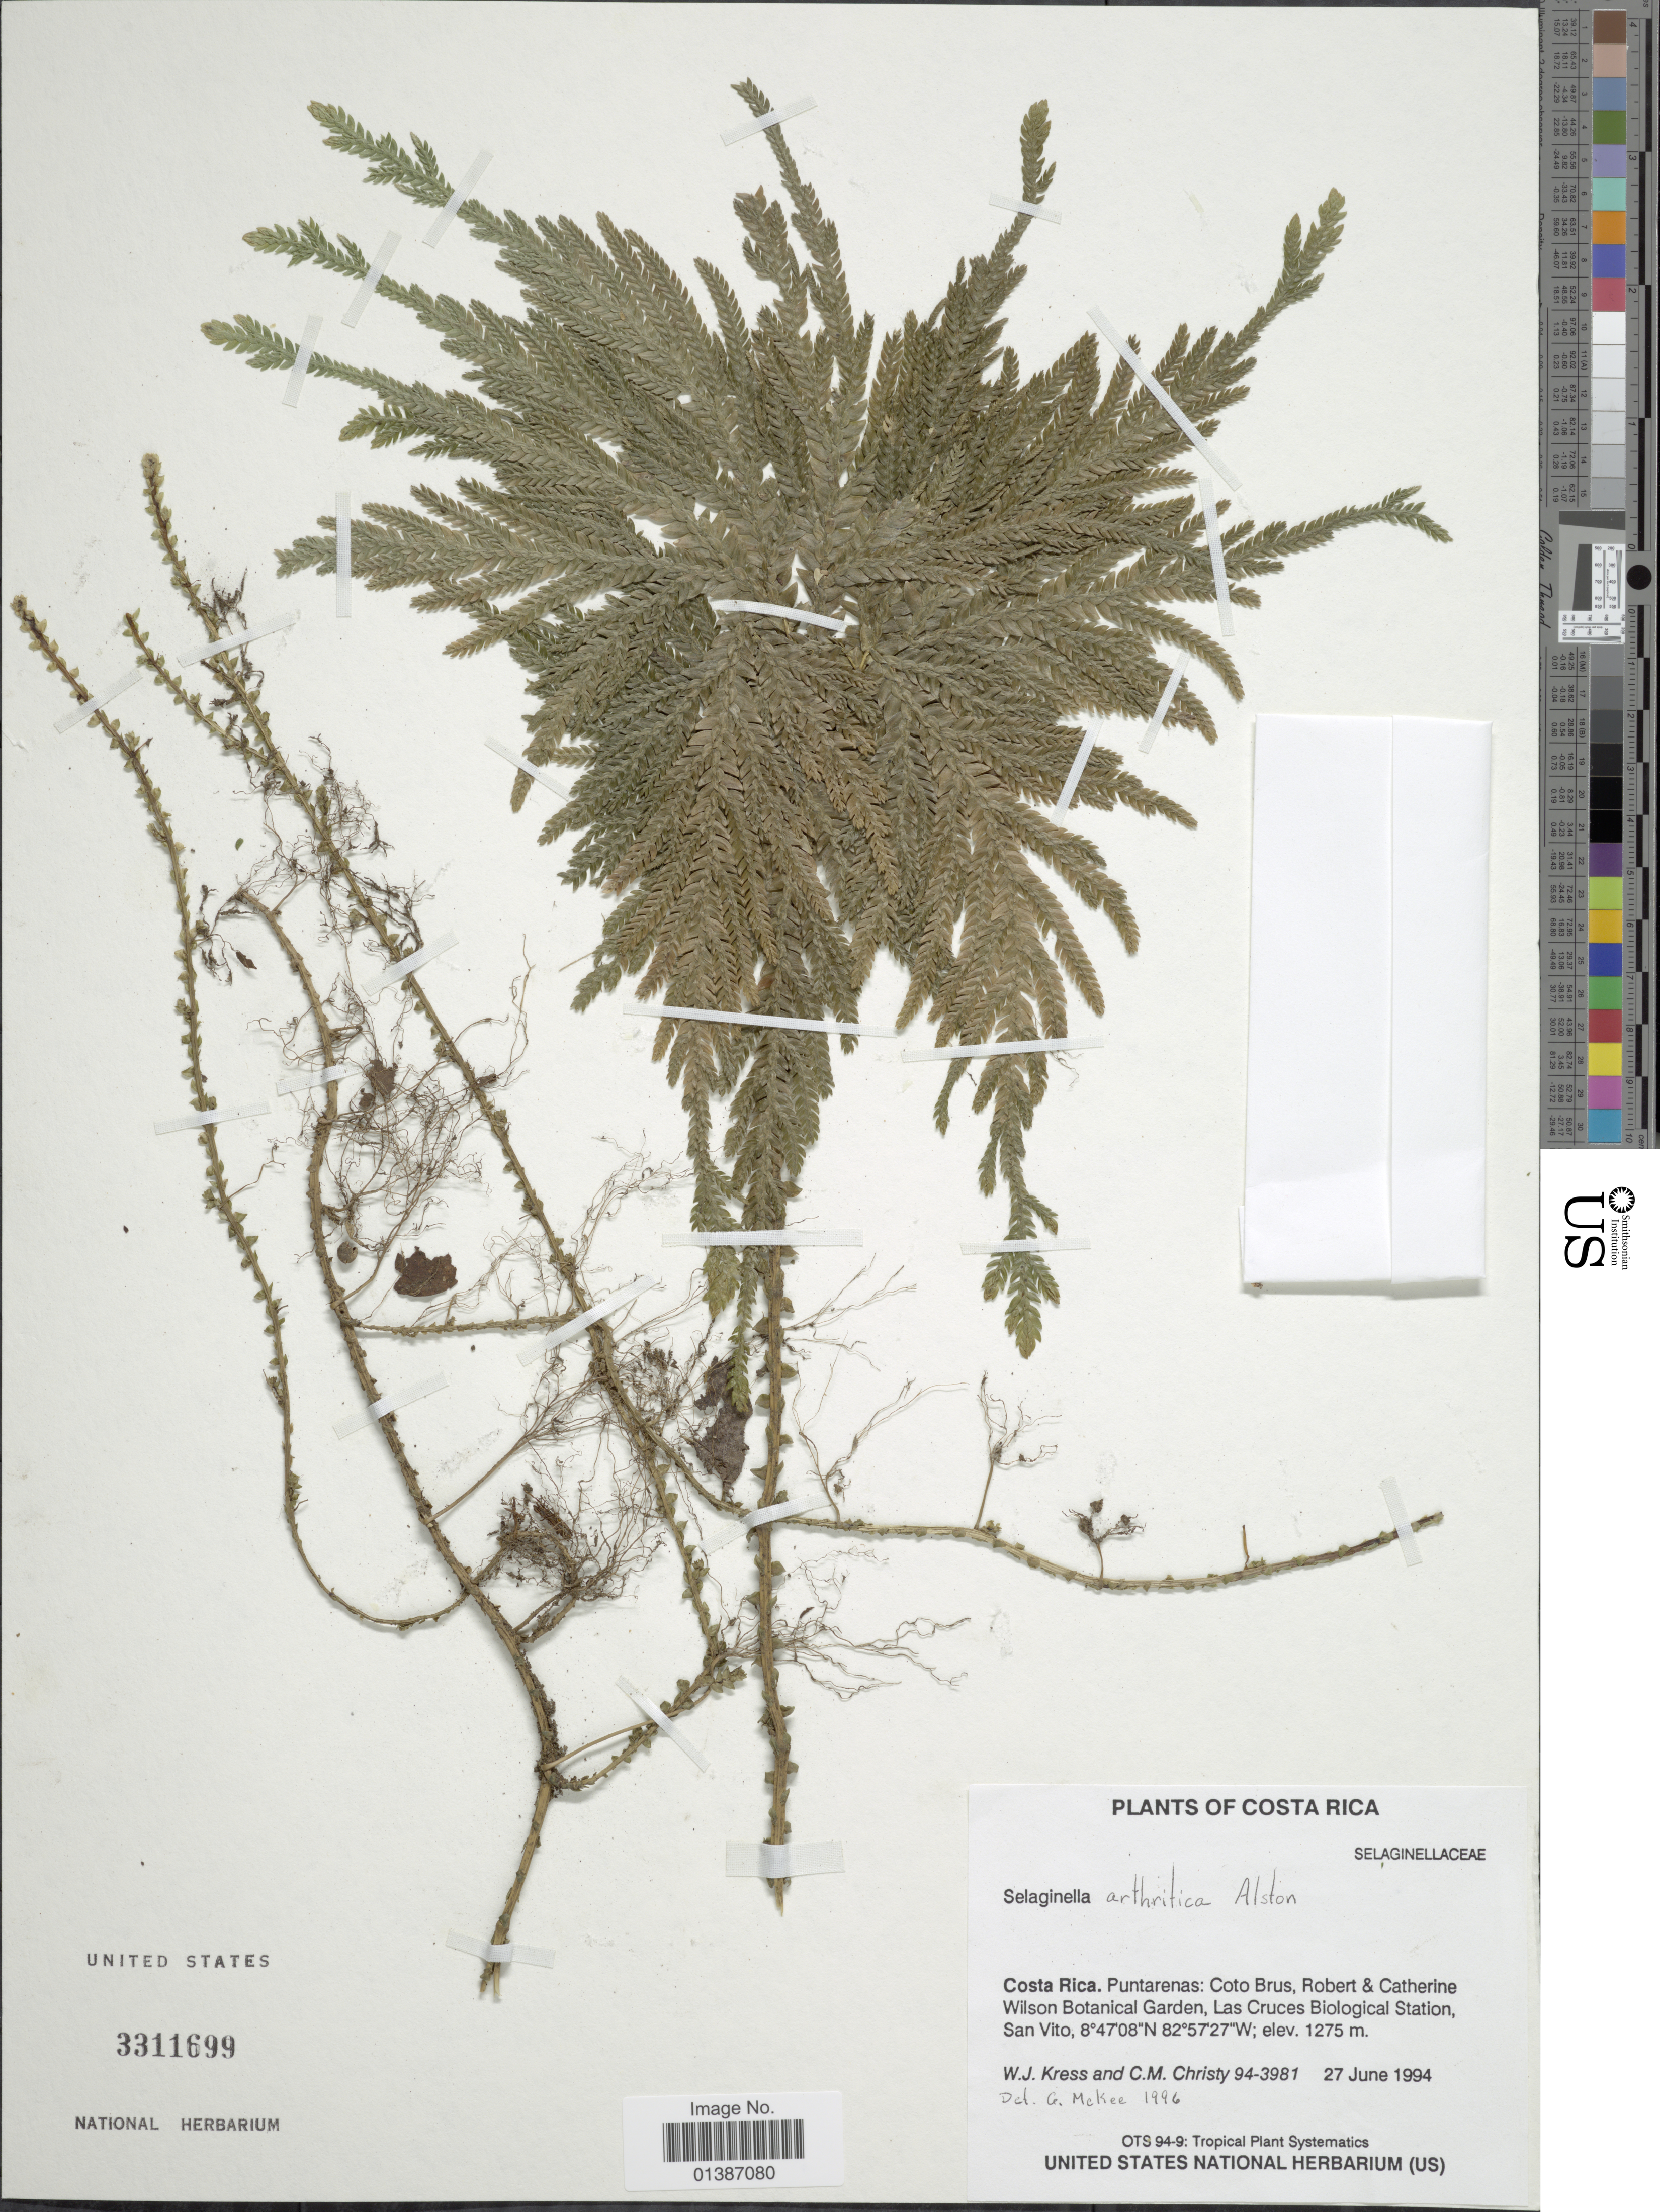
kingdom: Plantae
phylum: Tracheophyta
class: Lycopodiopsida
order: Selaginellales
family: Selaginellaceae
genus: Selaginella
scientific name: Selaginella arthritica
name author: Alston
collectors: W. J. Kress & C. M. Christy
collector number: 94-3981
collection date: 1994-06-27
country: Costa Rica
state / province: Puntarenas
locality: Puntarenas: Coto Brus, Robert & Catherine Wilson Botanical Garden, Las Cruces Biological Station, San Vito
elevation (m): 1275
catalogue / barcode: US 3311699